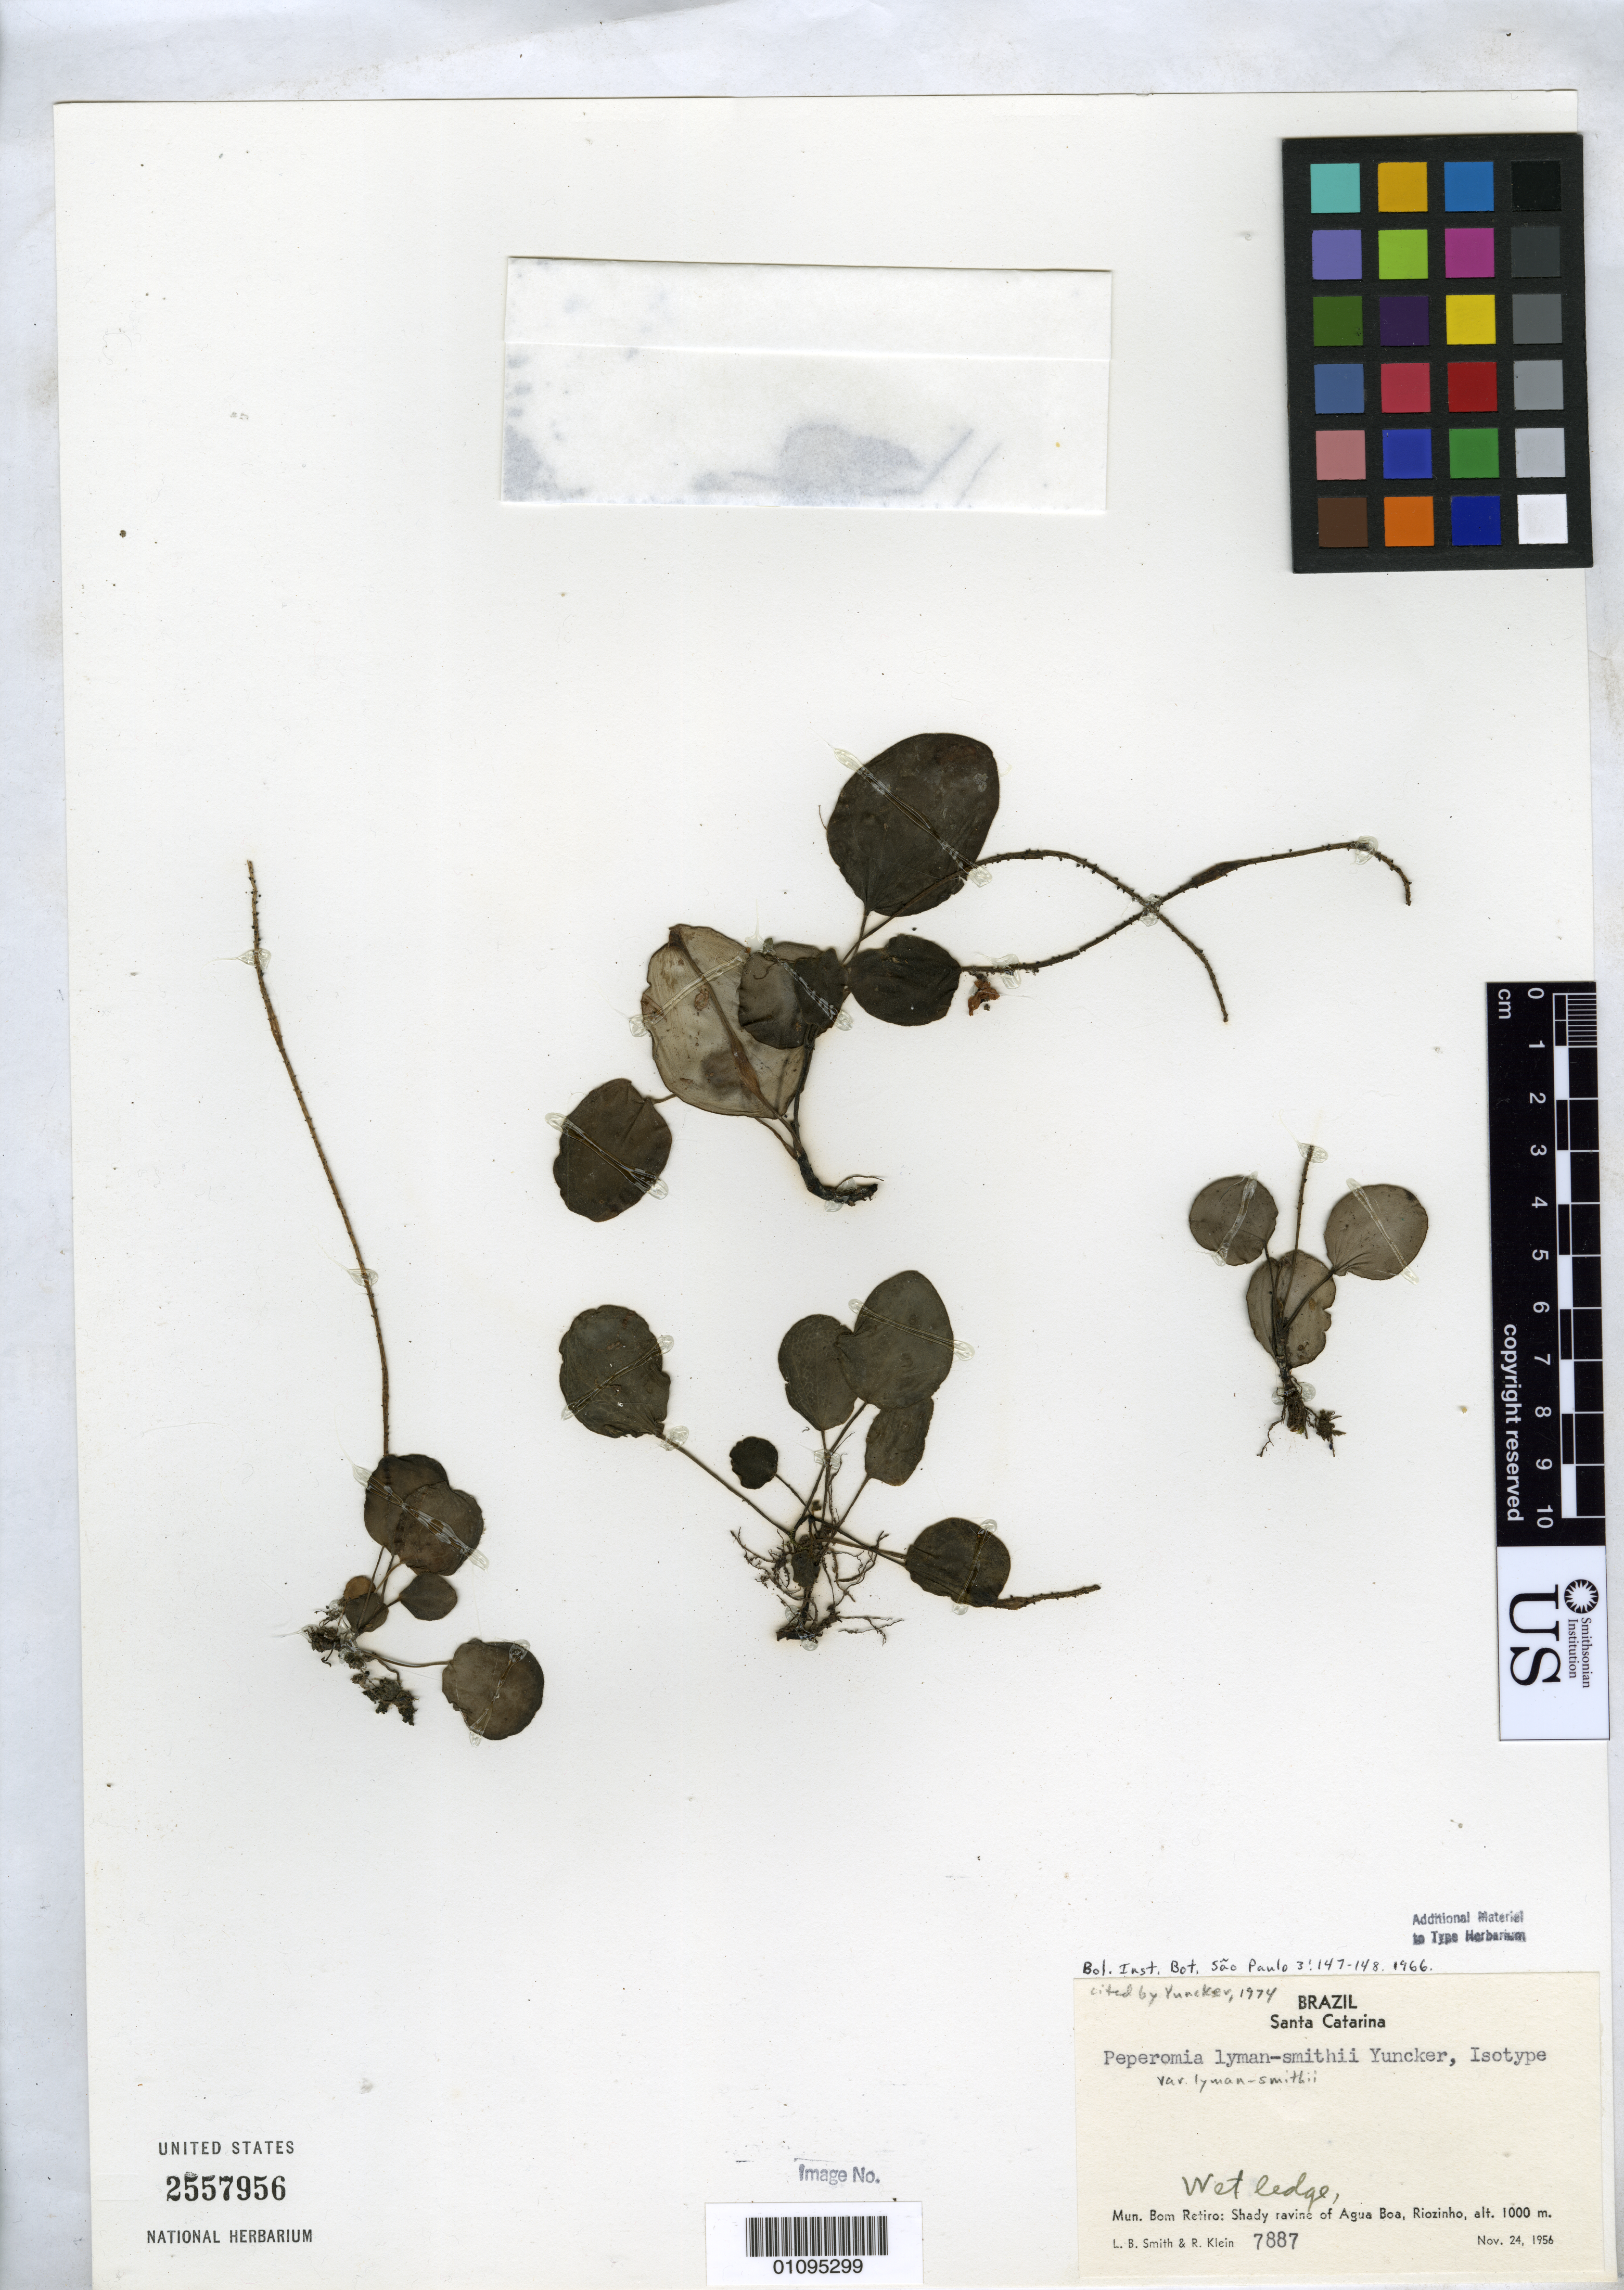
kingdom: Plantae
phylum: Tracheophyta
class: Magnoliopsida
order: Piperales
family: Piperaceae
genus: Peperomia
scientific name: Peperomia lyman-smithii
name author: Yunck.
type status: Isotype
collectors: L. Smith & R. M. Klein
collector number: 7887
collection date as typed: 24 Nov 1956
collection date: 1956-11-24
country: Brazil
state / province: Santa Catarina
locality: Bom Retiro, Agua Boa, Rio Zinho.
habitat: Wet ledge, shady ravine.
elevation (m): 1000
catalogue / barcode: US 2557956